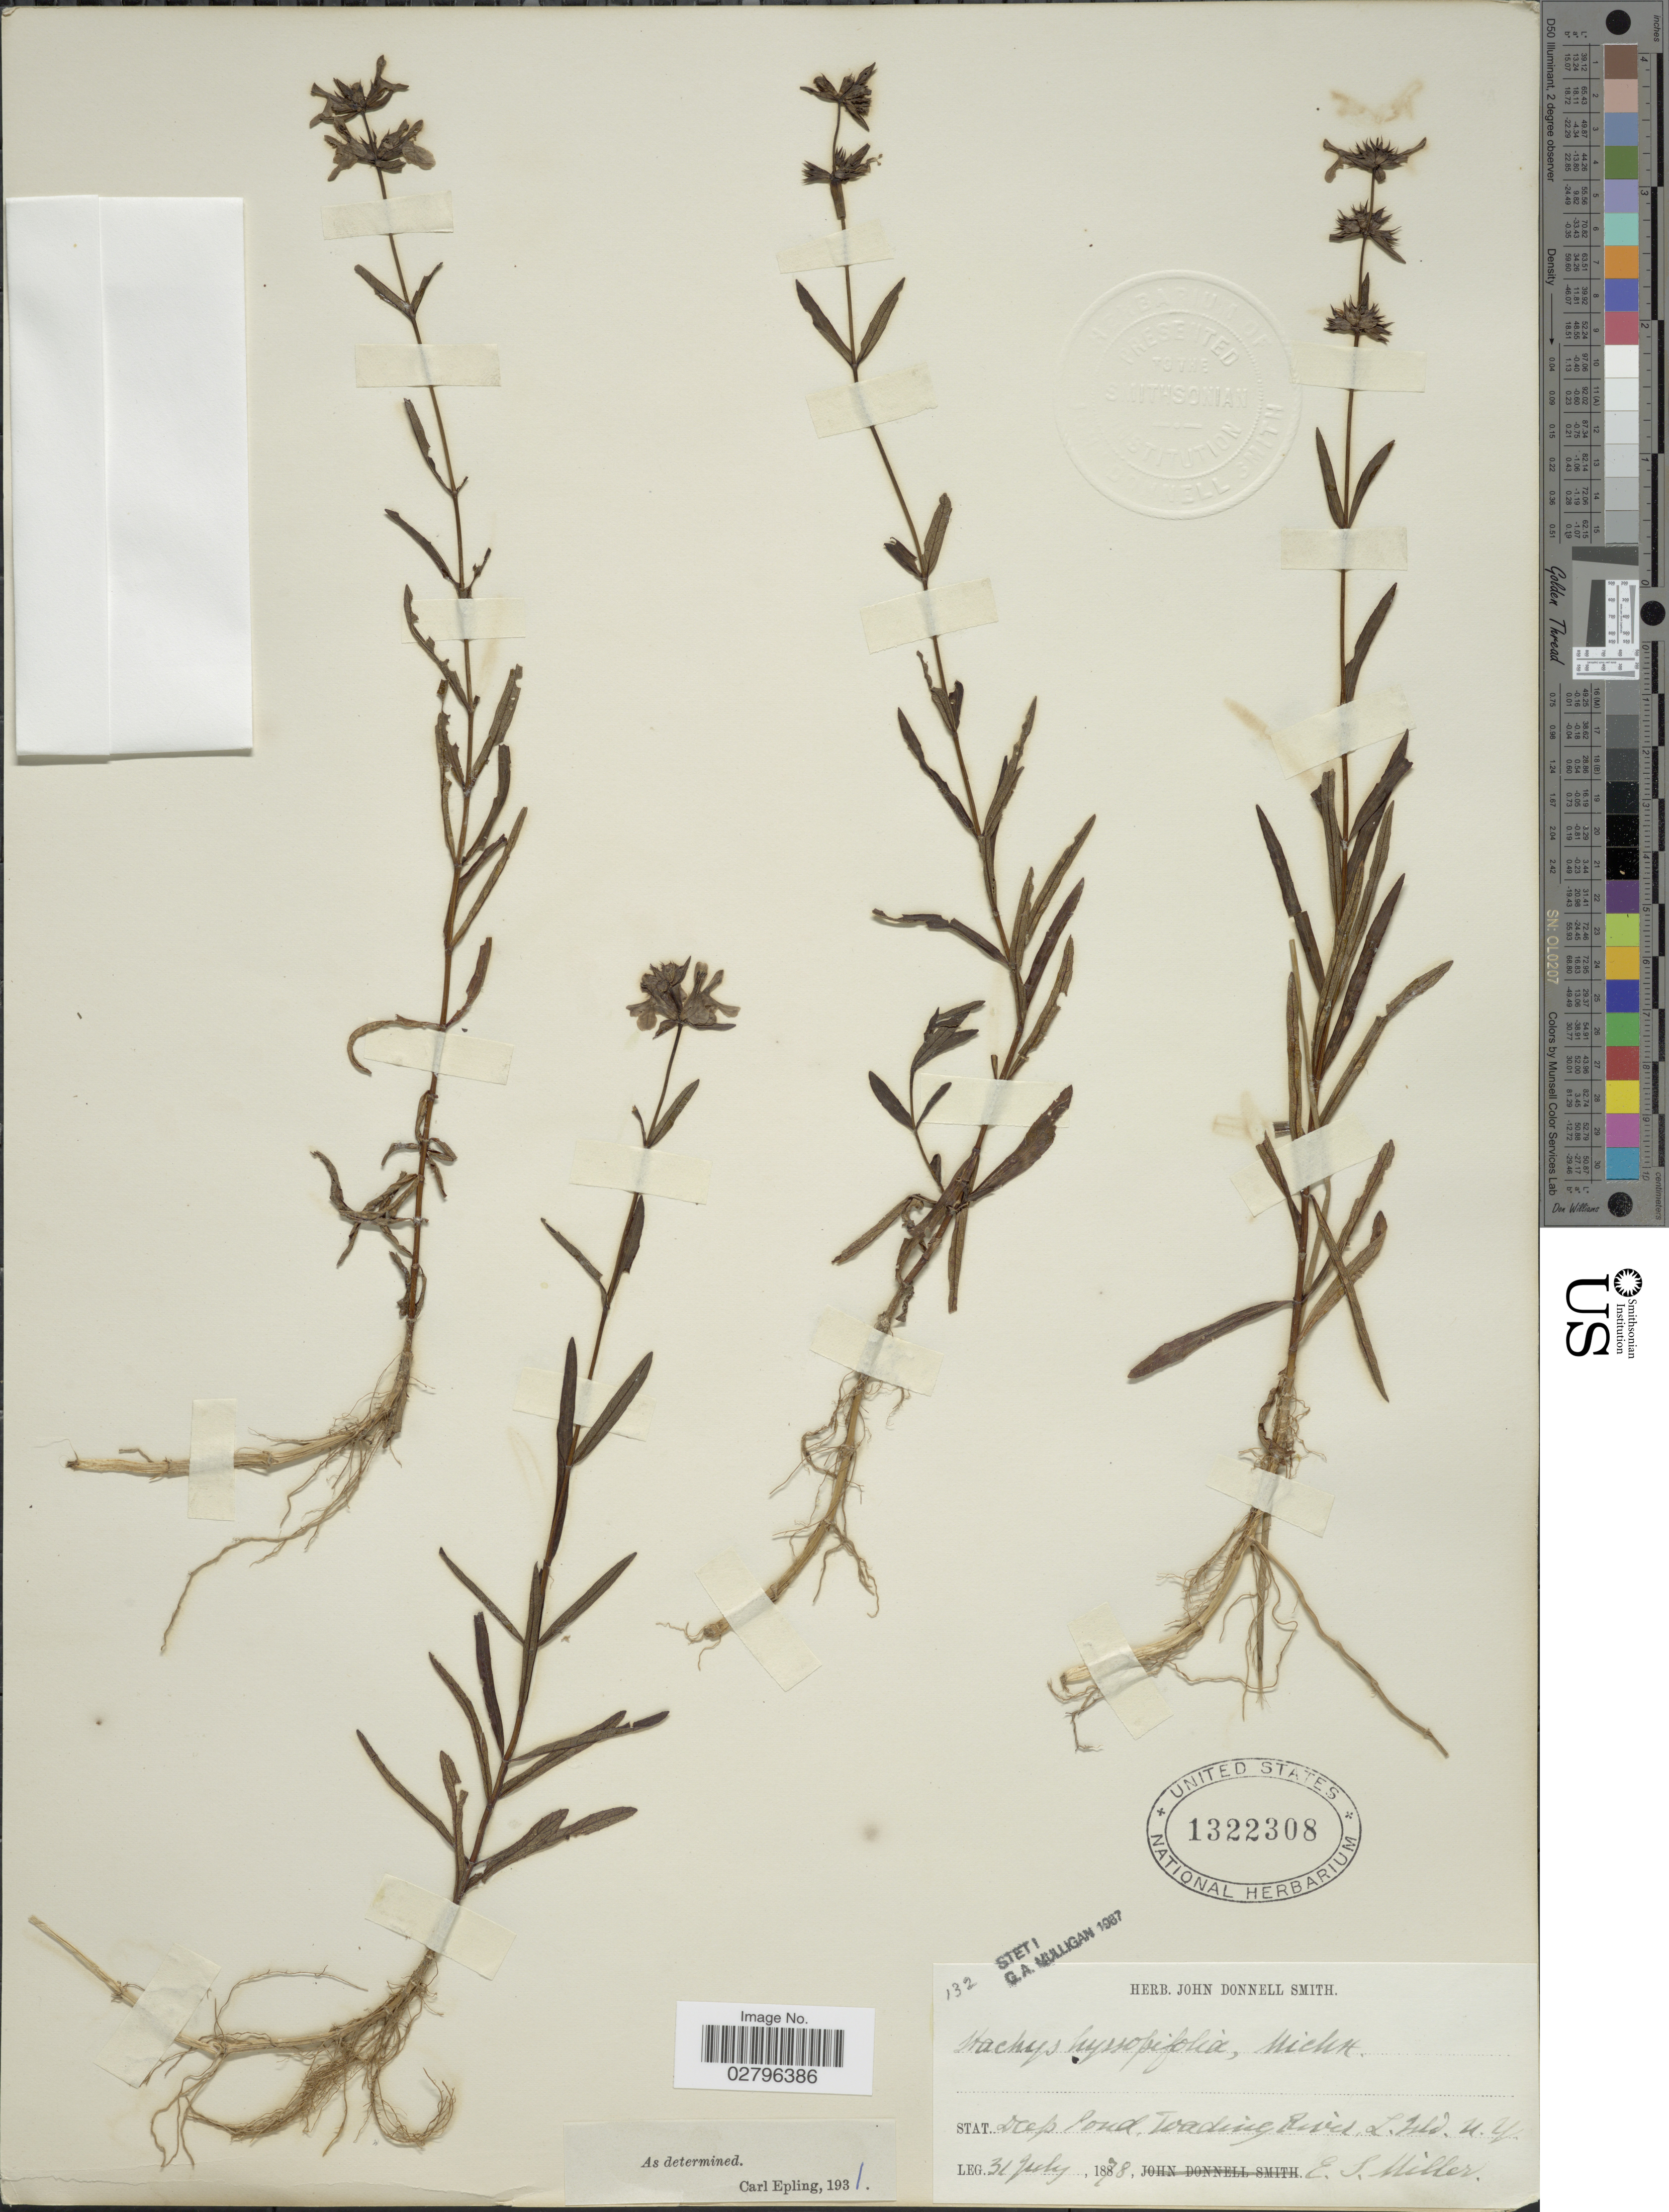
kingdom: Plantae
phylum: Tracheophyta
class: Magnoliopsida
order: Lamiales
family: Lamiaceae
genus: Stachys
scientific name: Stachys hyssopifolia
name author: Michx.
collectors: E. S. Miller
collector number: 132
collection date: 1878-07-31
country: United States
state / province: New York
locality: Deep Pond. Wading River. L. Isld.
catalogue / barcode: US 1322308